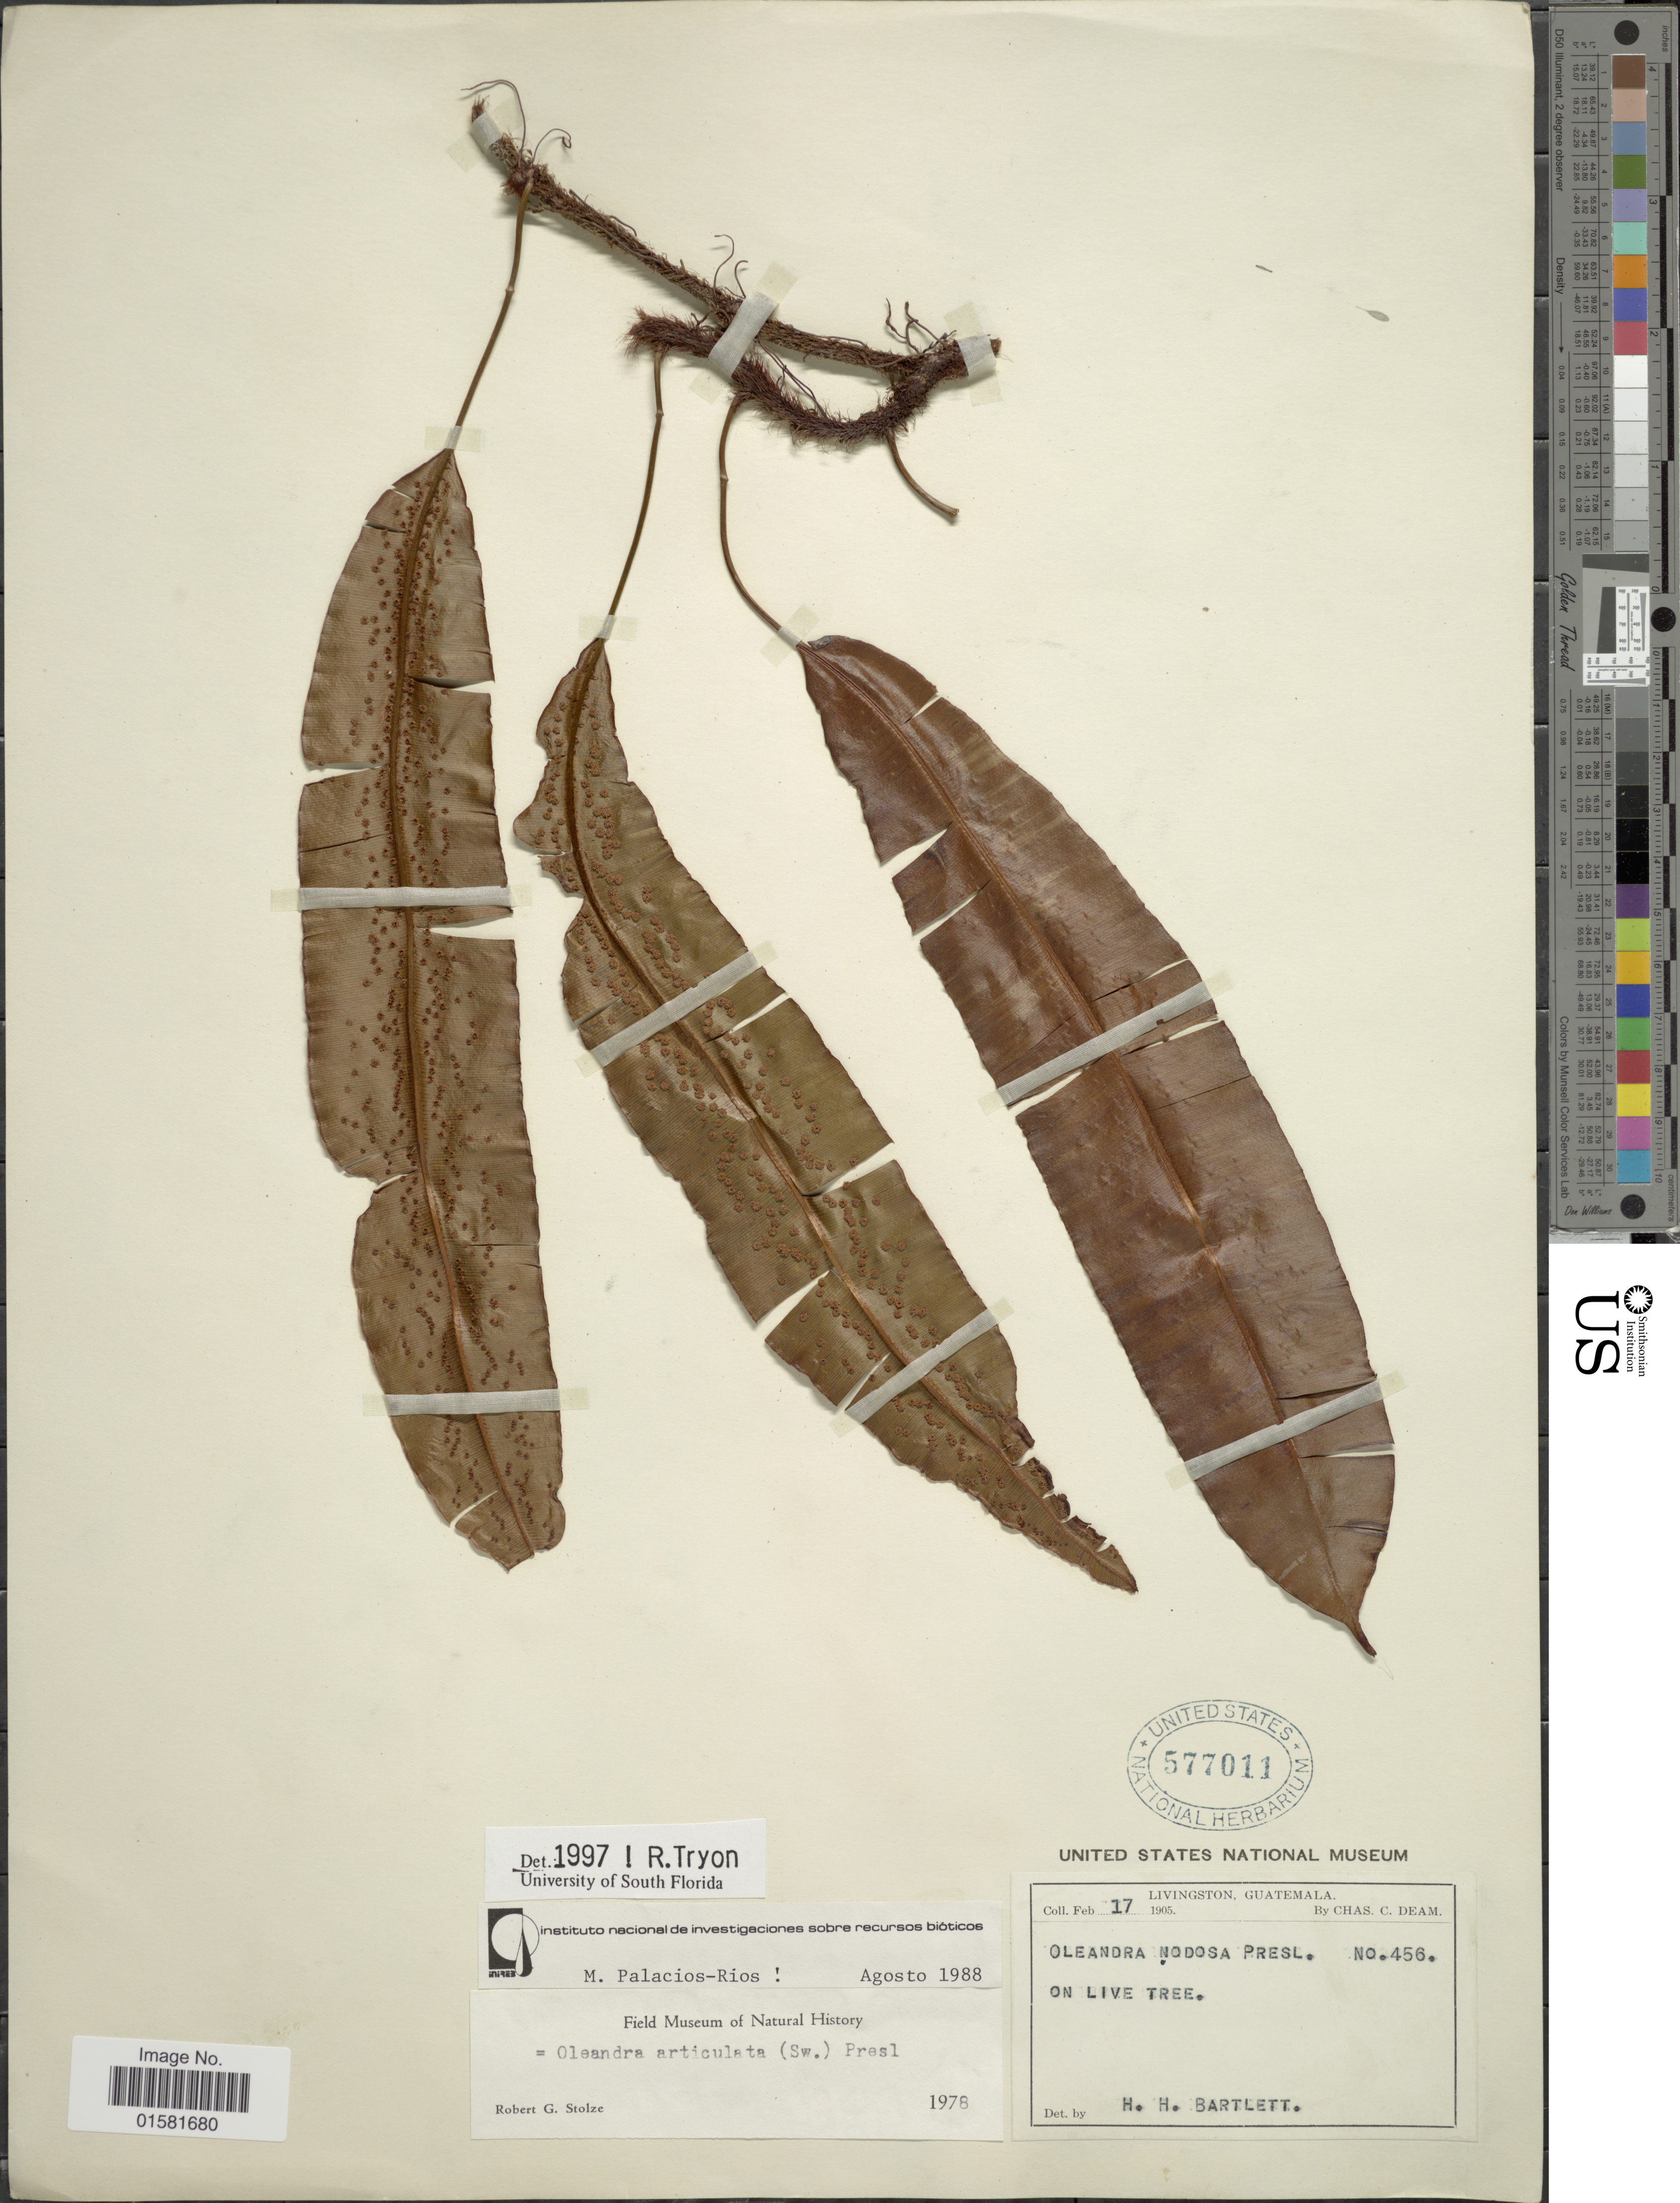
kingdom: Plantae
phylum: Tracheophyta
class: Polypodiopsida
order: Polypodiales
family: Oleandraceae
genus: Oleandra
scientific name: Oleandra articulata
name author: (Sw.) C. Presl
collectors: C. C. Deam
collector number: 456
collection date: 1905-02-17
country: Guatemala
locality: Livingston, Guatemala, on live tree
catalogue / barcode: US 577011